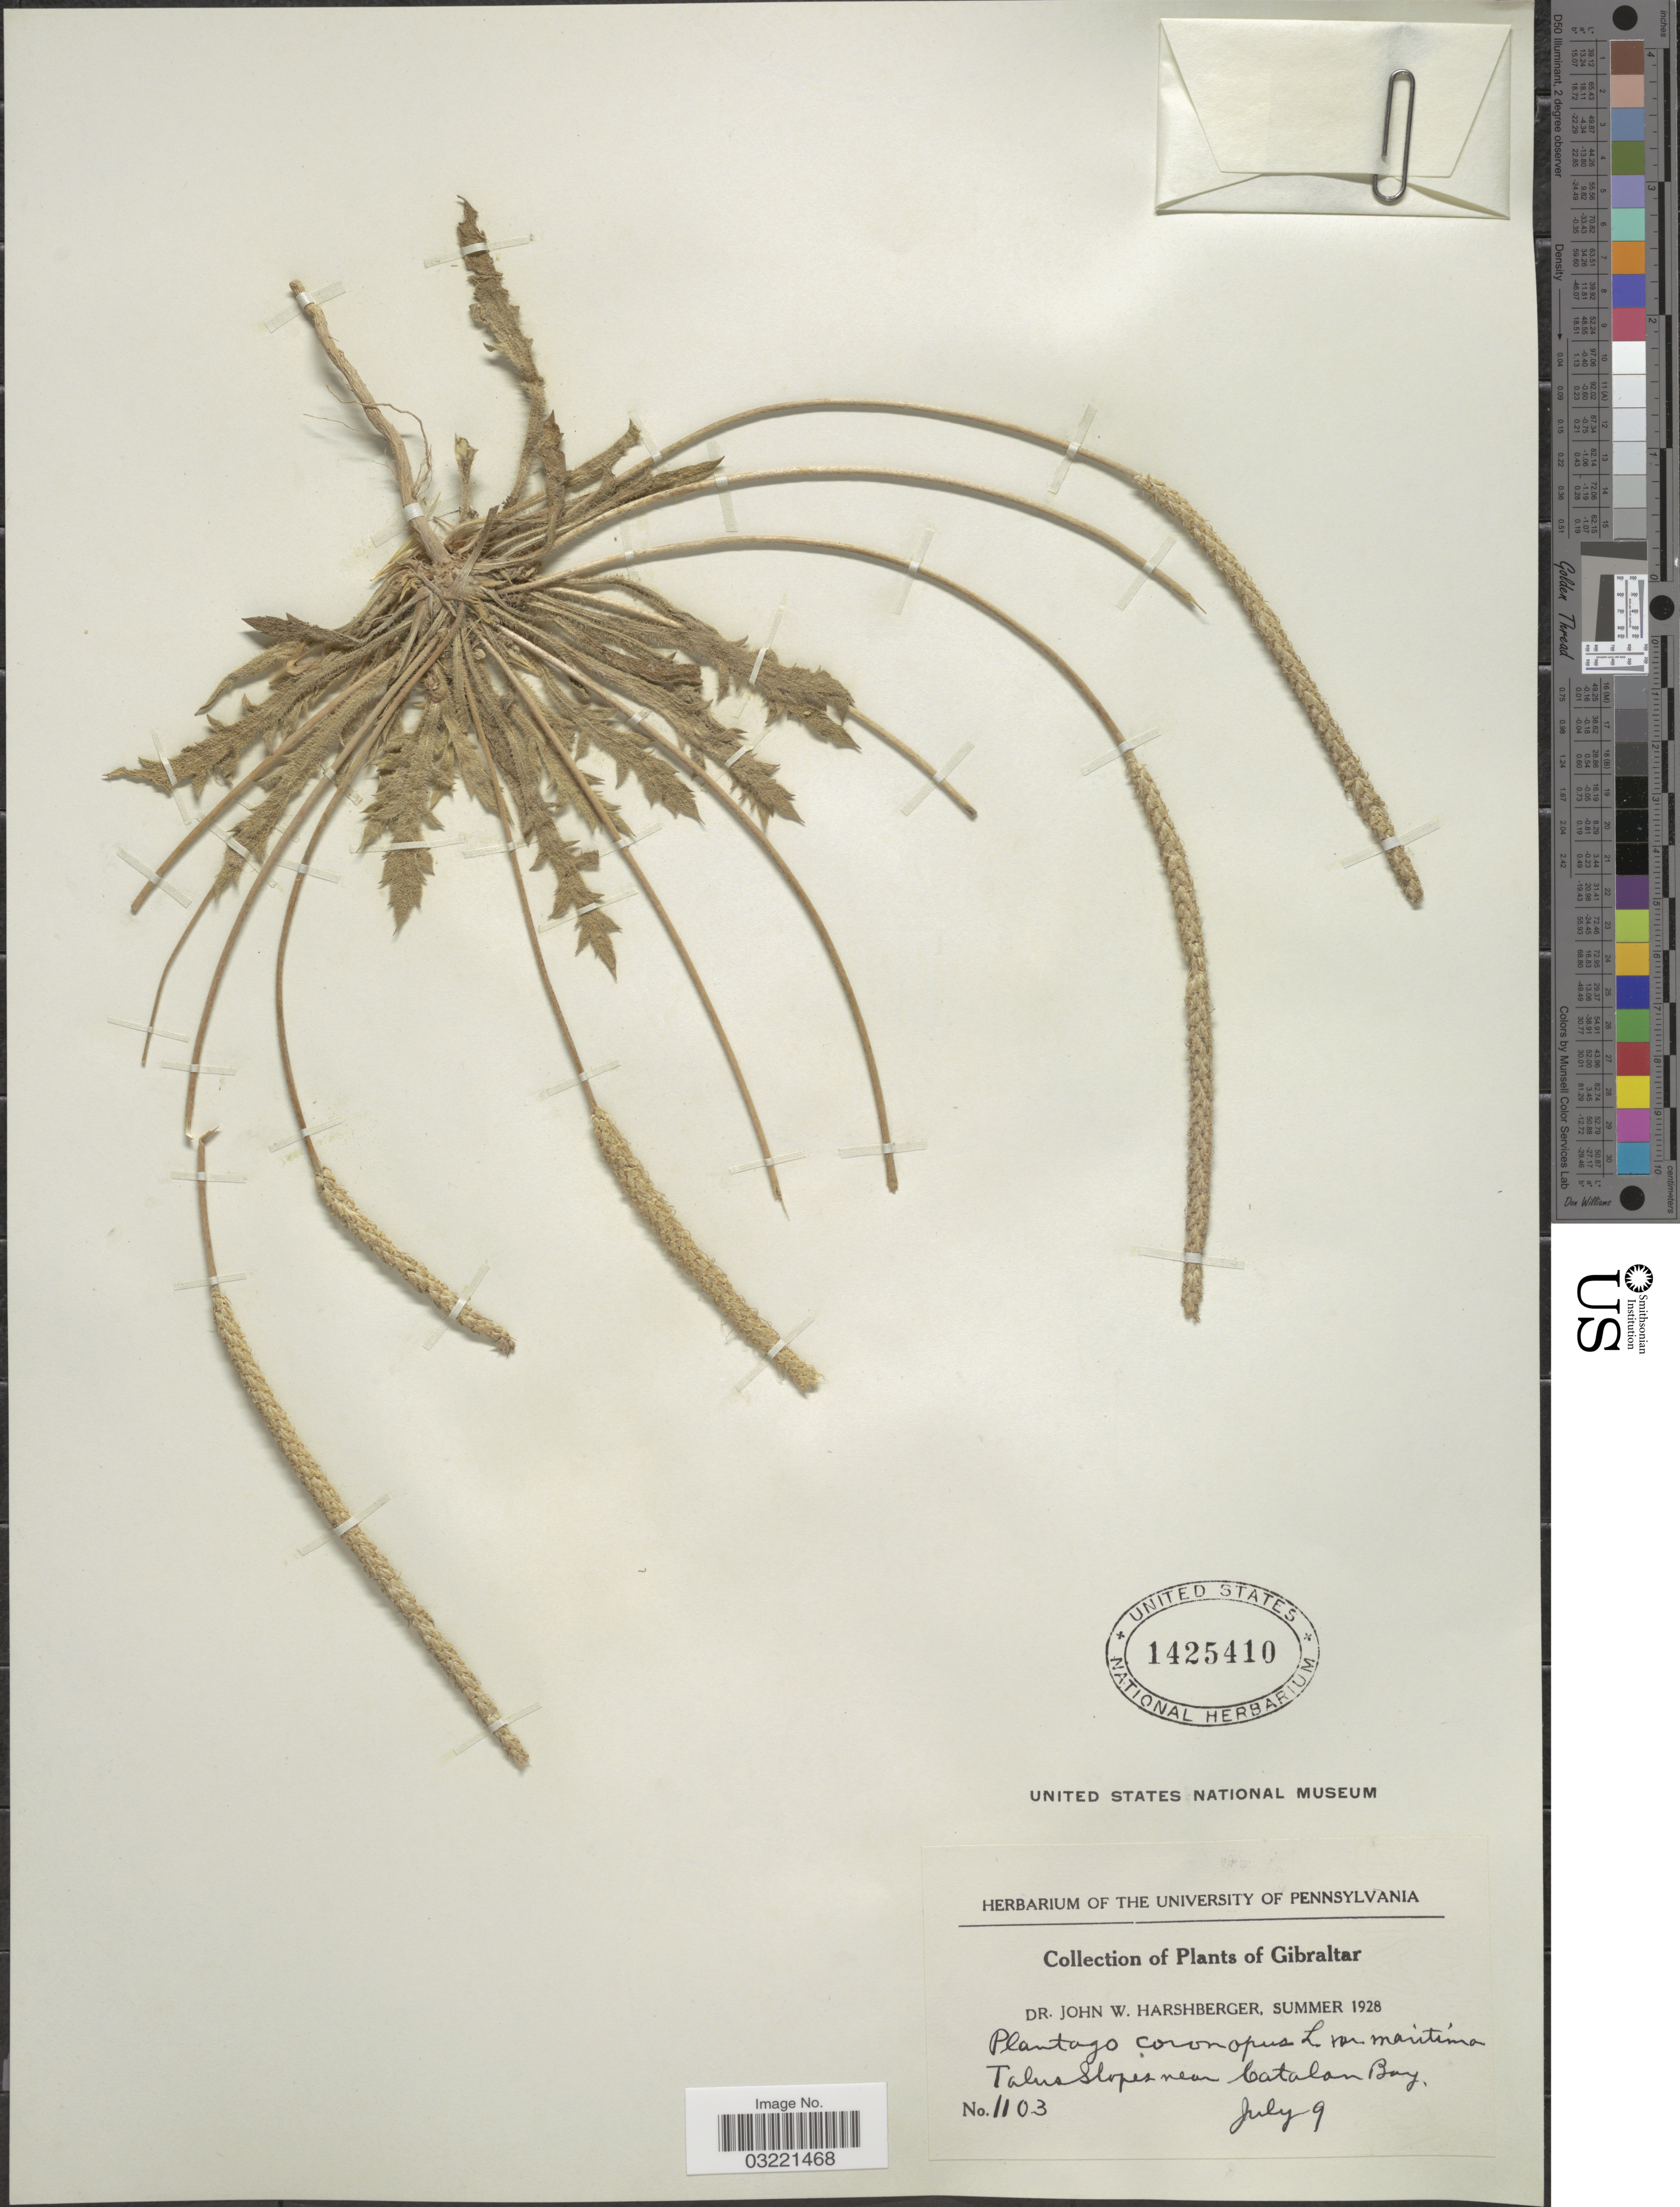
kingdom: Plantae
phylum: Tracheophyta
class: Magnoliopsida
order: Lamiales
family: Plantaginaceae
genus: Plantago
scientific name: Plantago coronopus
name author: L.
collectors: J. W. Harshberger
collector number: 1103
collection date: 1928-07-09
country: Gibraltar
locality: Gibraltar, Talus Slopes near Catalan Bay.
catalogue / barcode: US 1425410